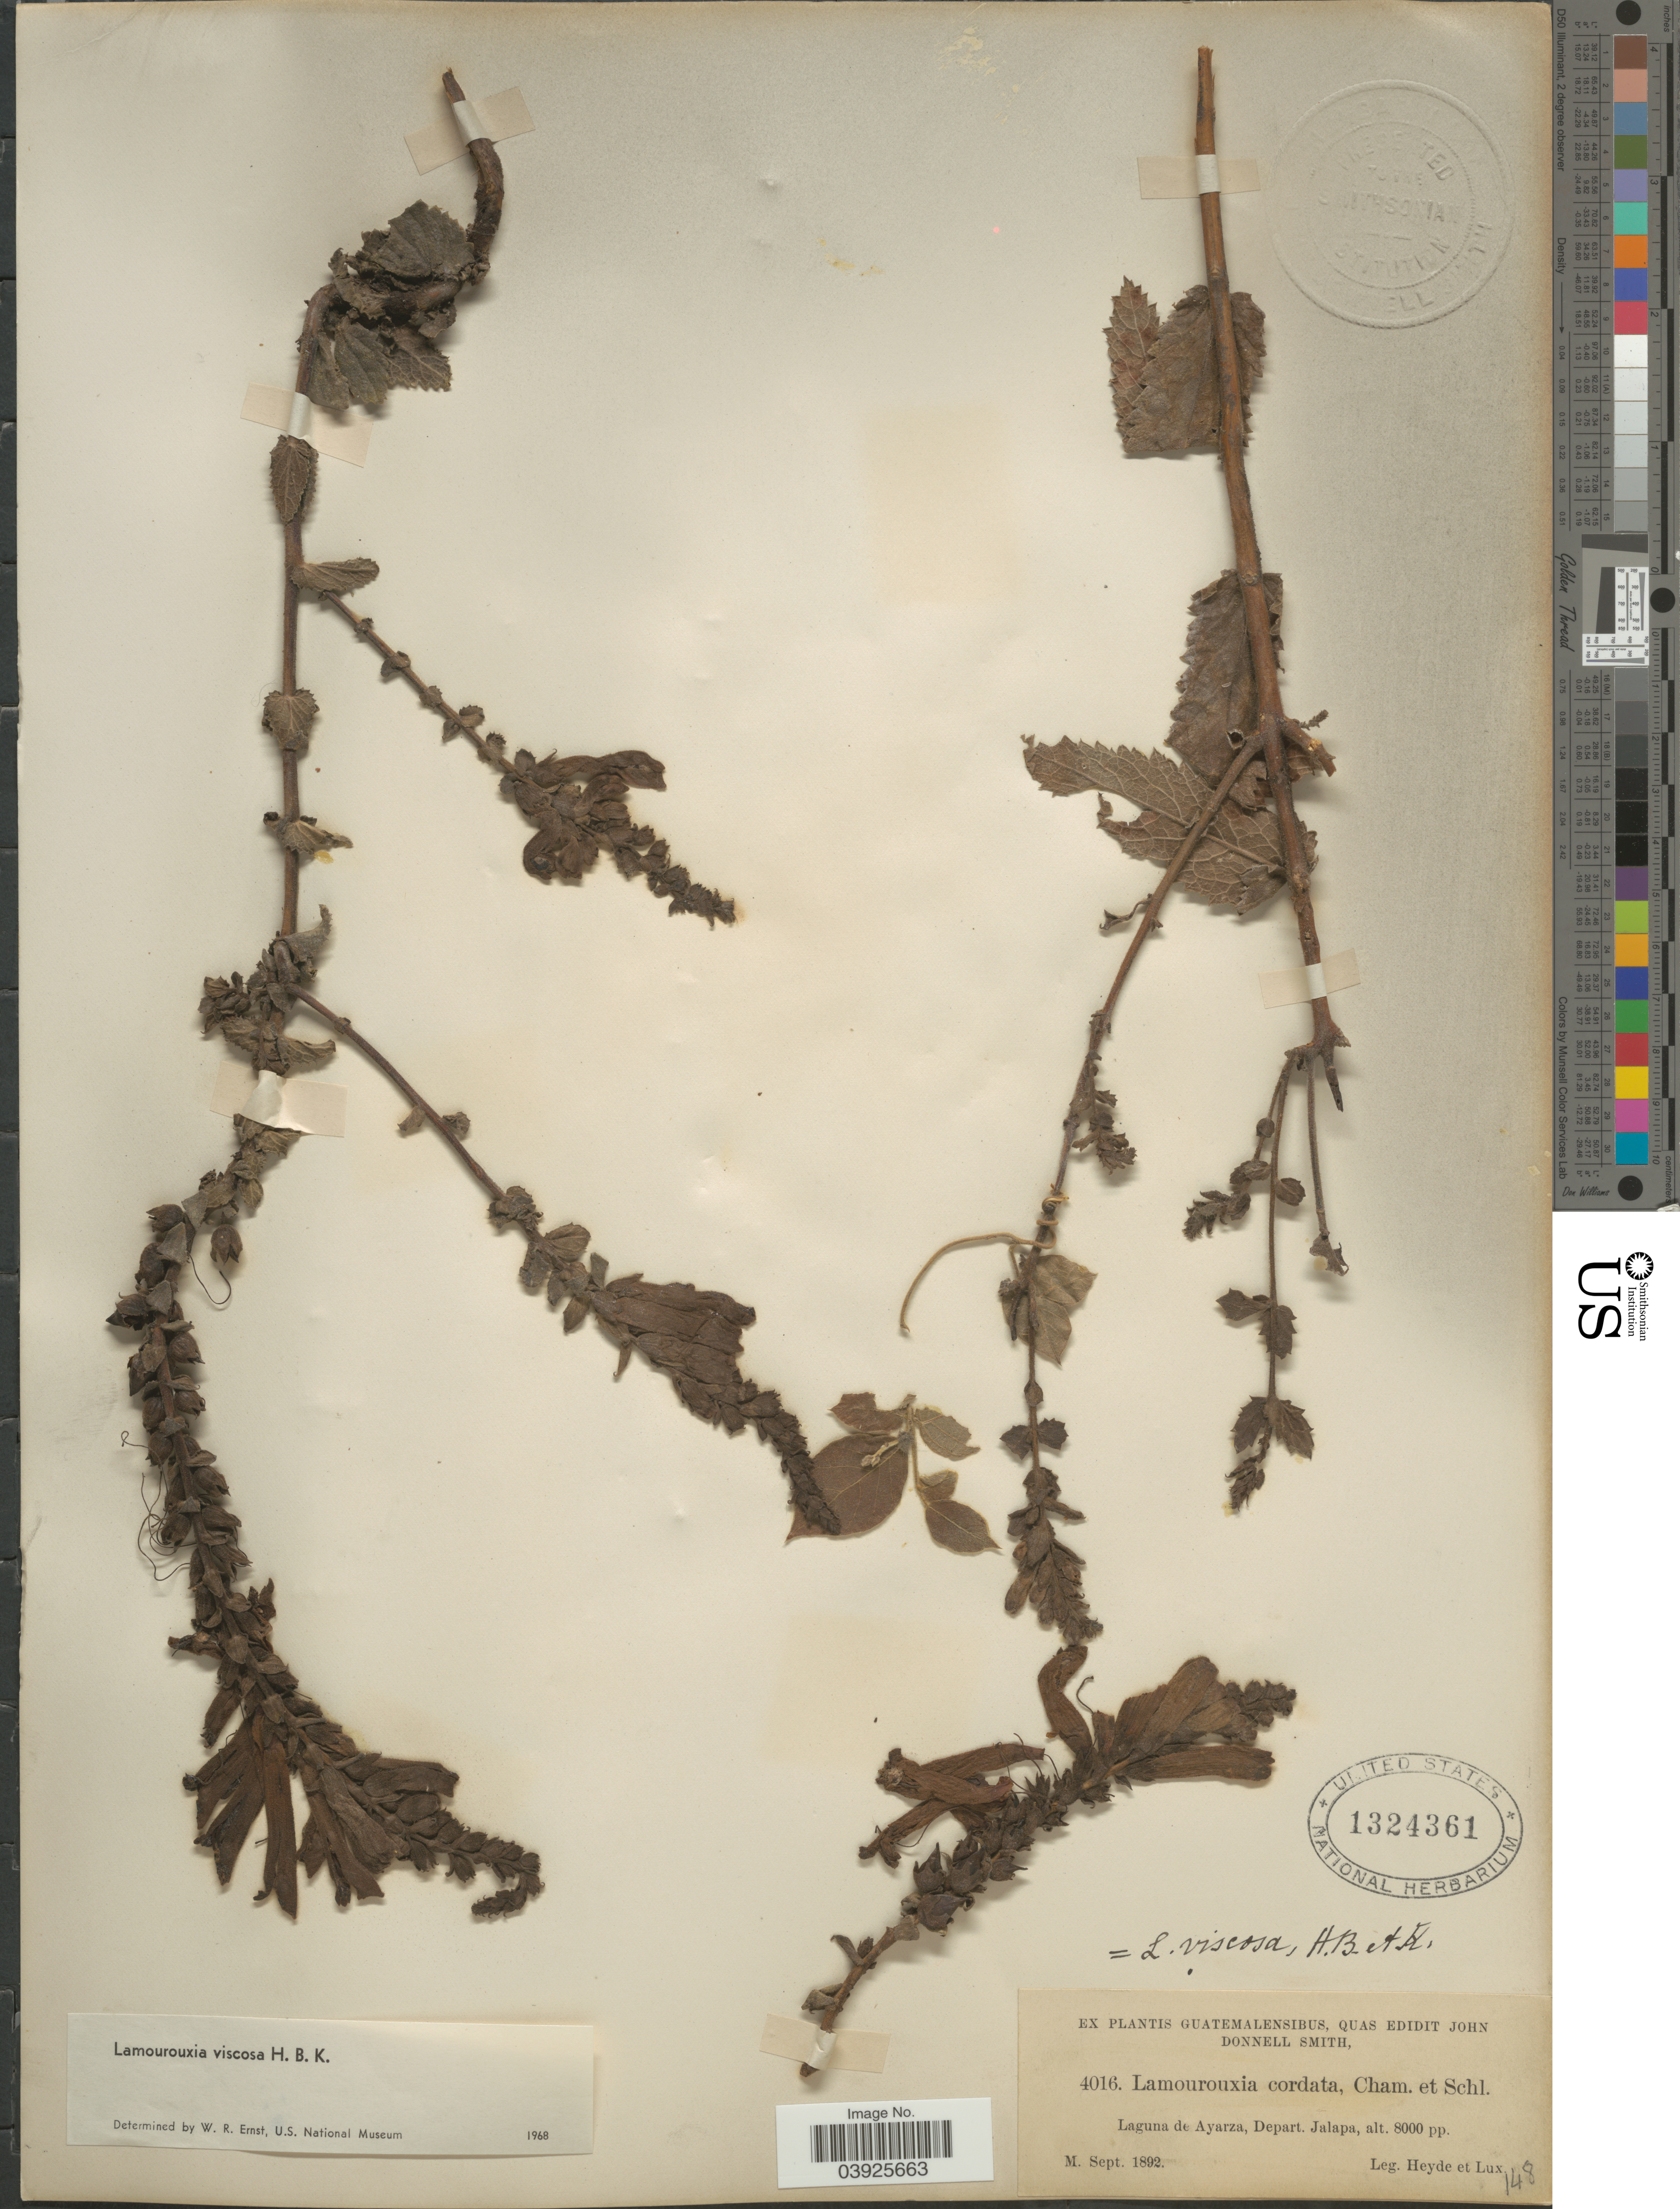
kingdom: Plantae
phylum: Tracheophyta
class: Magnoliopsida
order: Lamiales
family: Orobanchaceae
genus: Lamourouxia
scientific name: Lamourouxia viscosa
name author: Kunth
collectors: Heyde & Lux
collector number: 4016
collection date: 1892-09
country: Guatemala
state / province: Jalapa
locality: Laguna de Ayarza, Depart. Jalapa.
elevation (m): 2438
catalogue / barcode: US 1324361